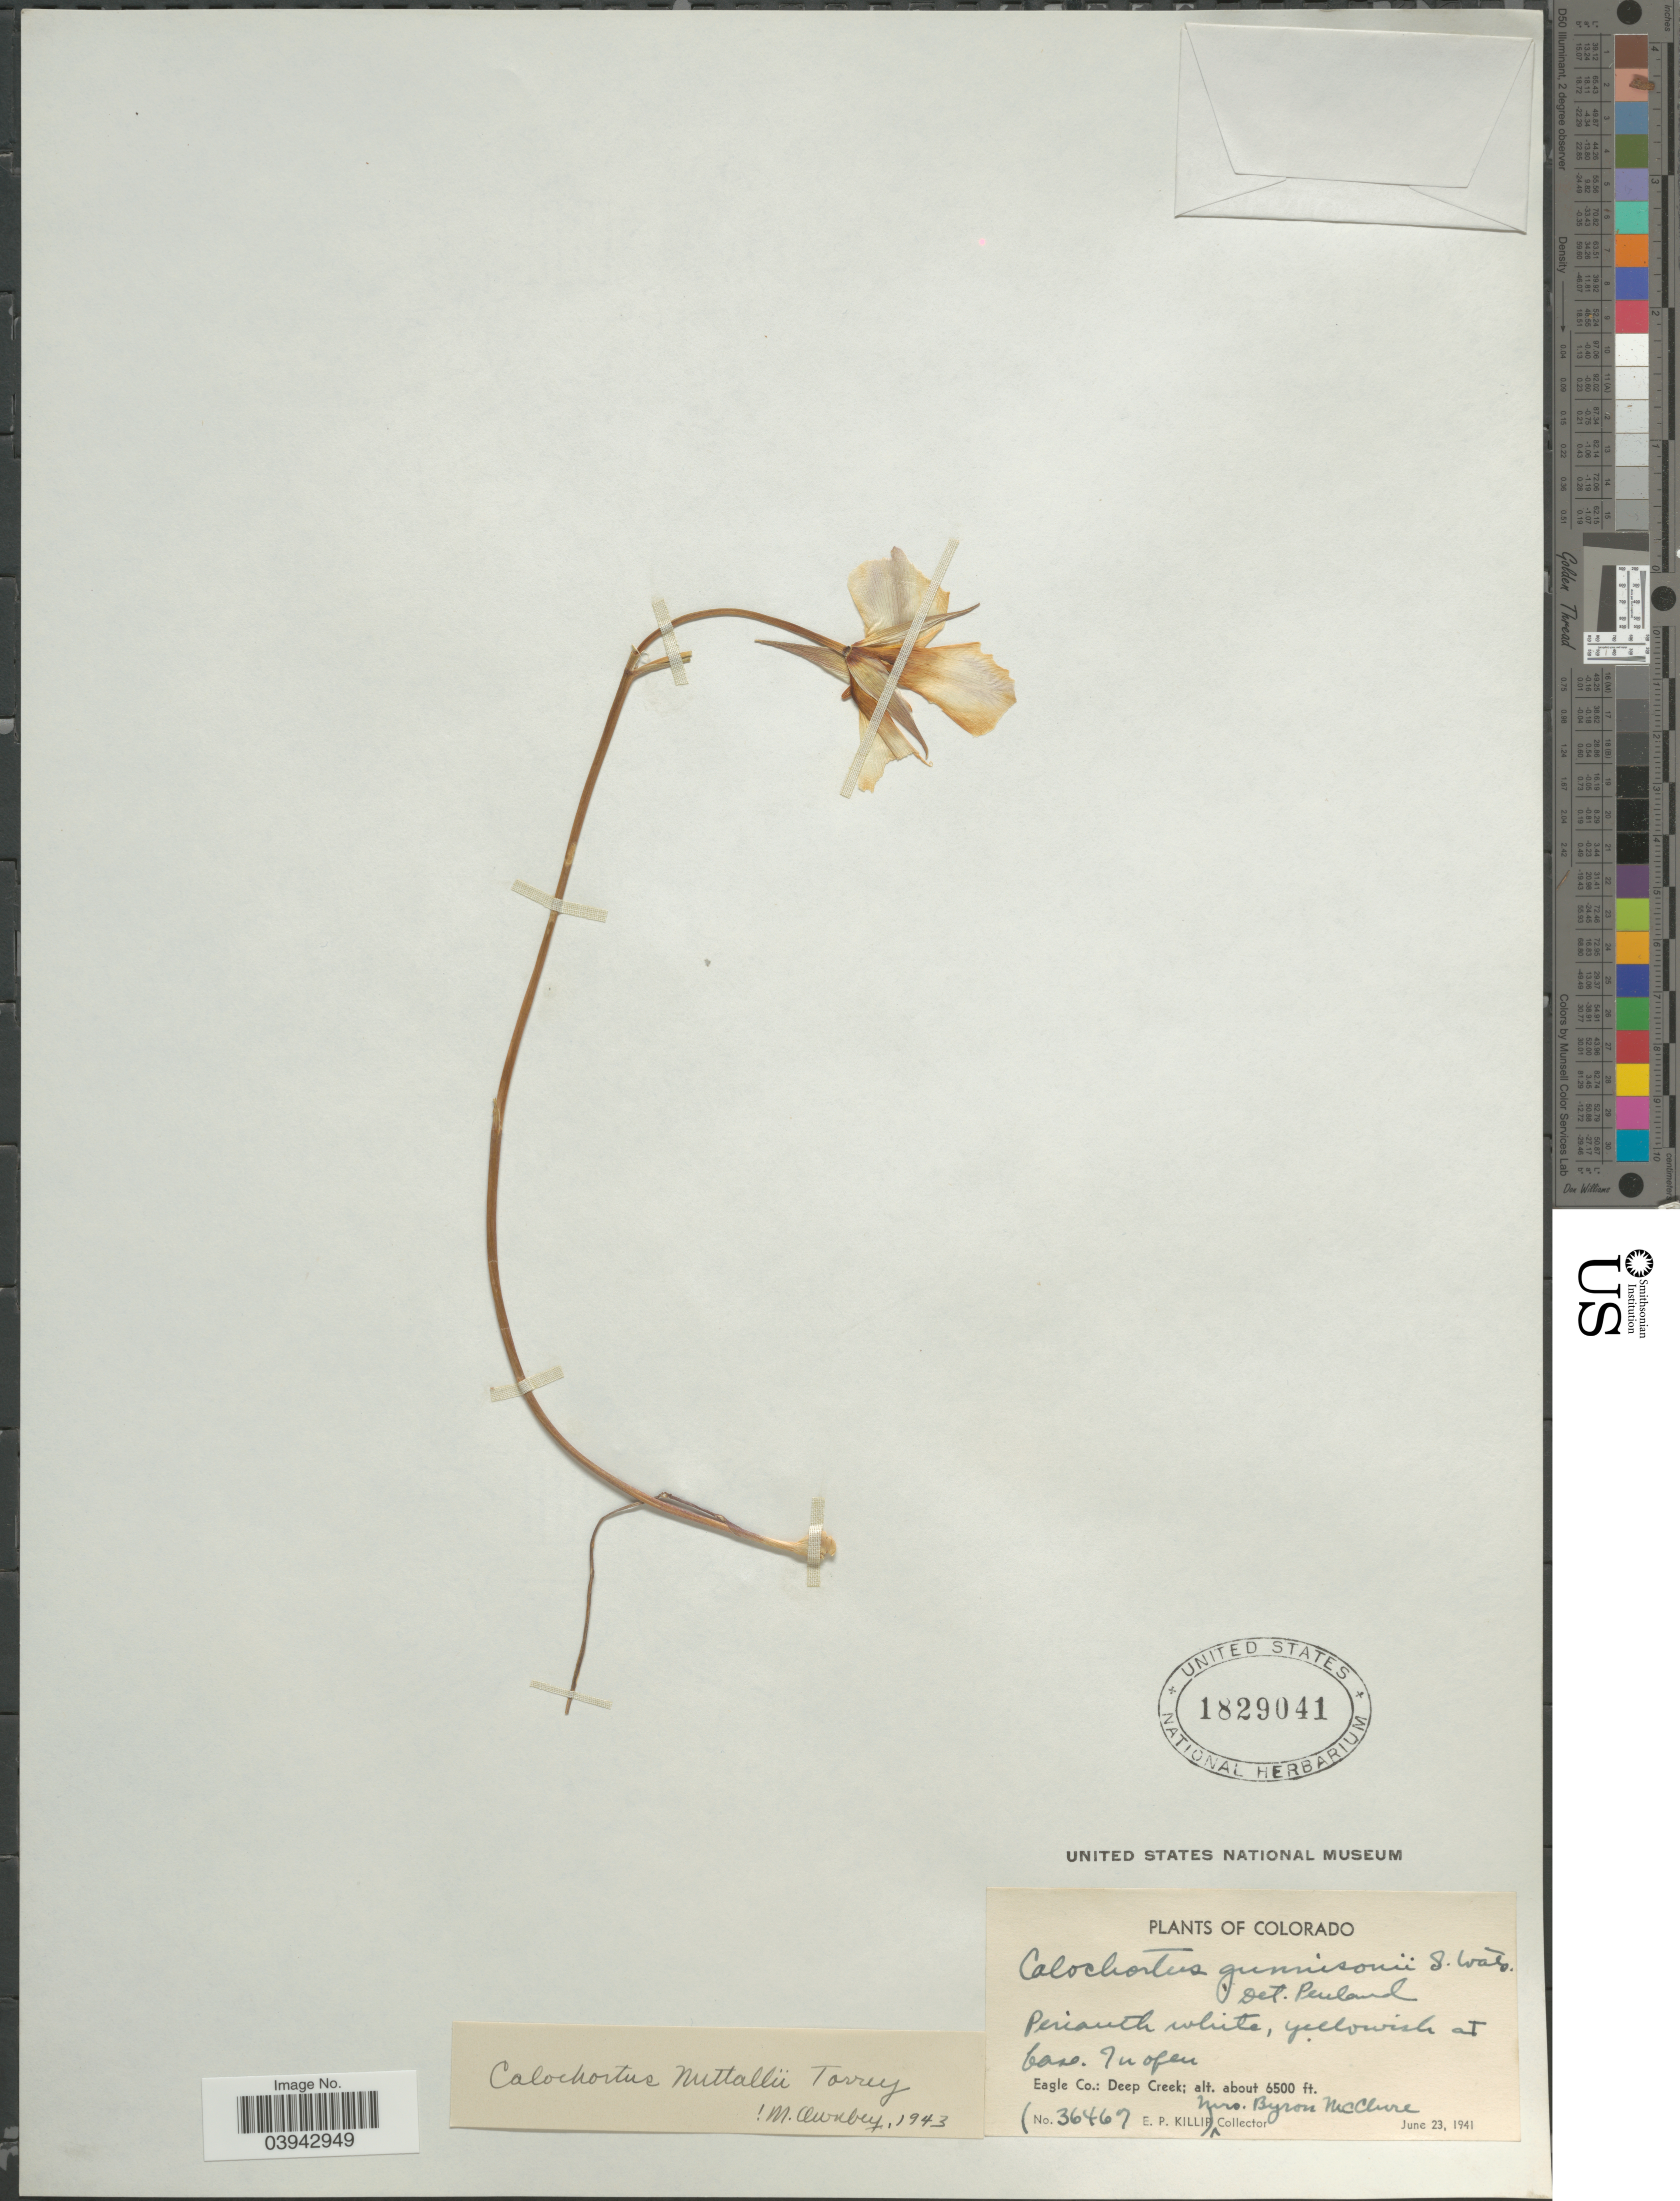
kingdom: Plantae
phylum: Tracheophyta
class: Liliopsida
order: Liliales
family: Liliaceae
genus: Calochortus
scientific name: Calochortus nuttallii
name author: Torr.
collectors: E. P. Killip & B. McClure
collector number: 36467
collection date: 1941-06-23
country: United States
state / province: Colorado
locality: Eagle Co.: Deep Creek.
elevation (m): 1981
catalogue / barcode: US 1829041